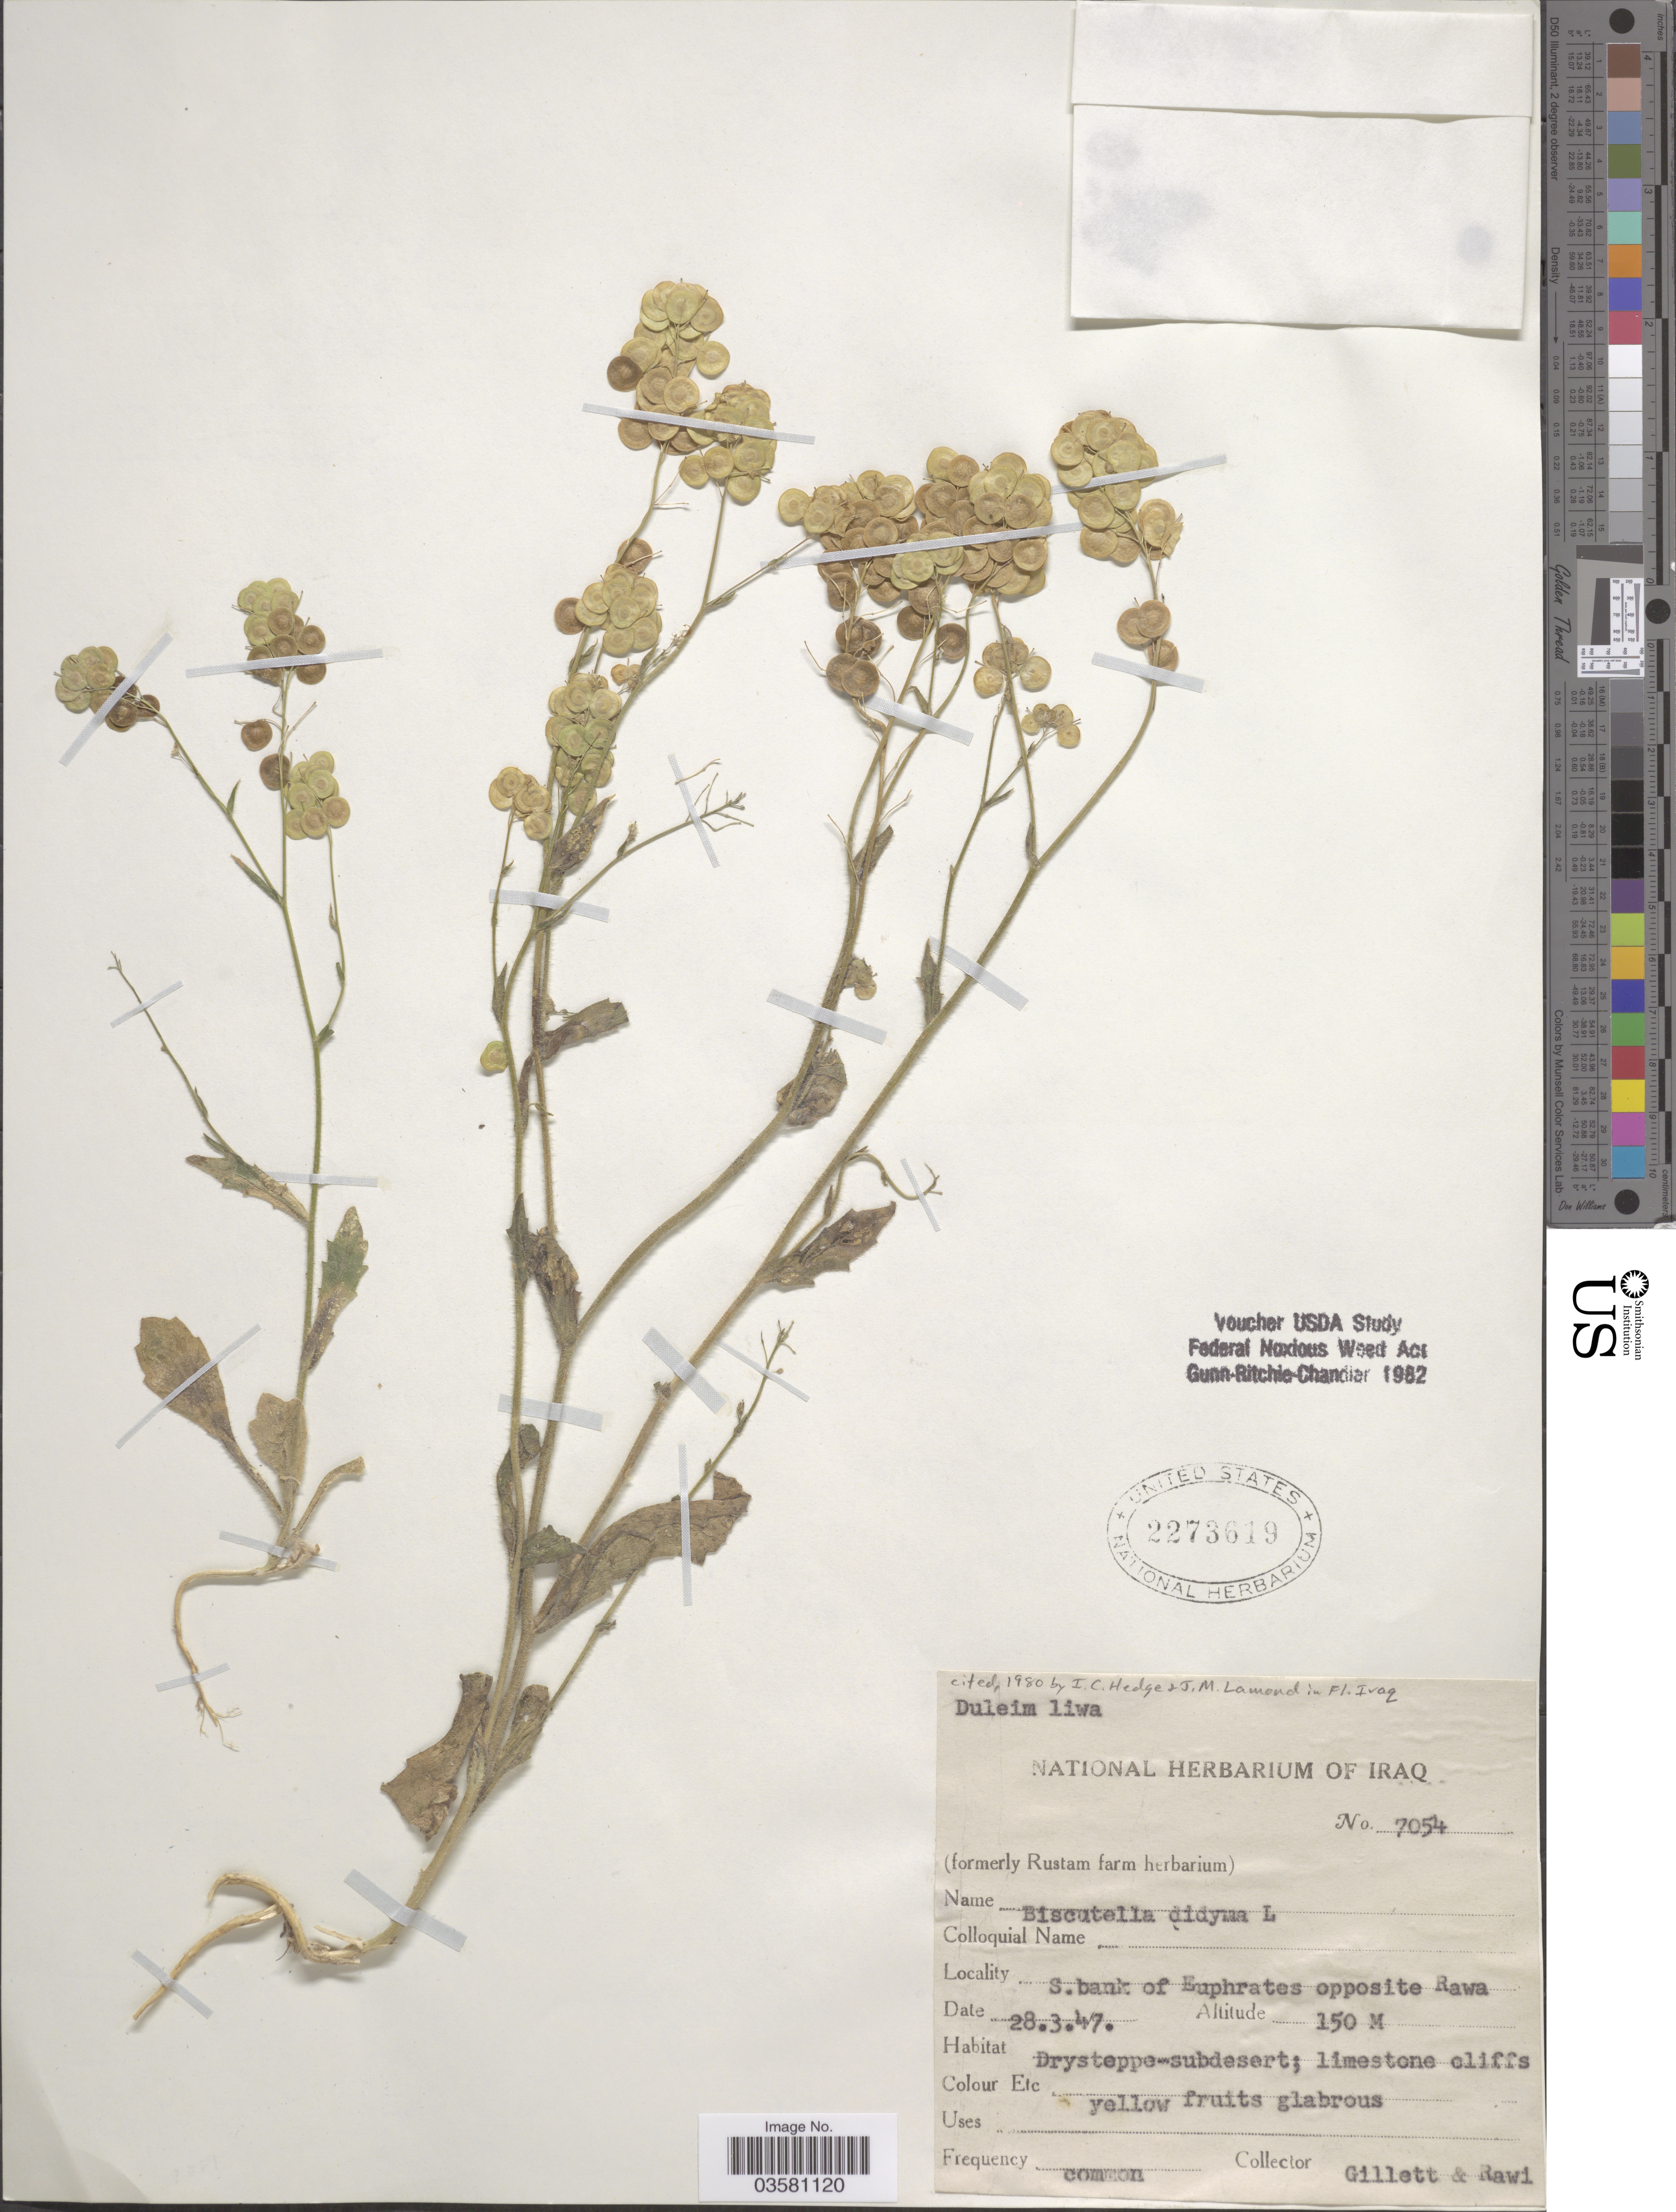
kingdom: Plantae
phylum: Tracheophyta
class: Magnoliopsida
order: Brassicales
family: Brassicaceae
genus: Biscutella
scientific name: Biscutella didyma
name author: L.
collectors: Gillett, -- & -. Rawi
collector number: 7054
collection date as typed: Transcribed d/m/y: 28/3/47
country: Iraq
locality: Duleim liwa. S.bank of Euphrates opposite Rawa.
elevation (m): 150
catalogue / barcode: US 2273619